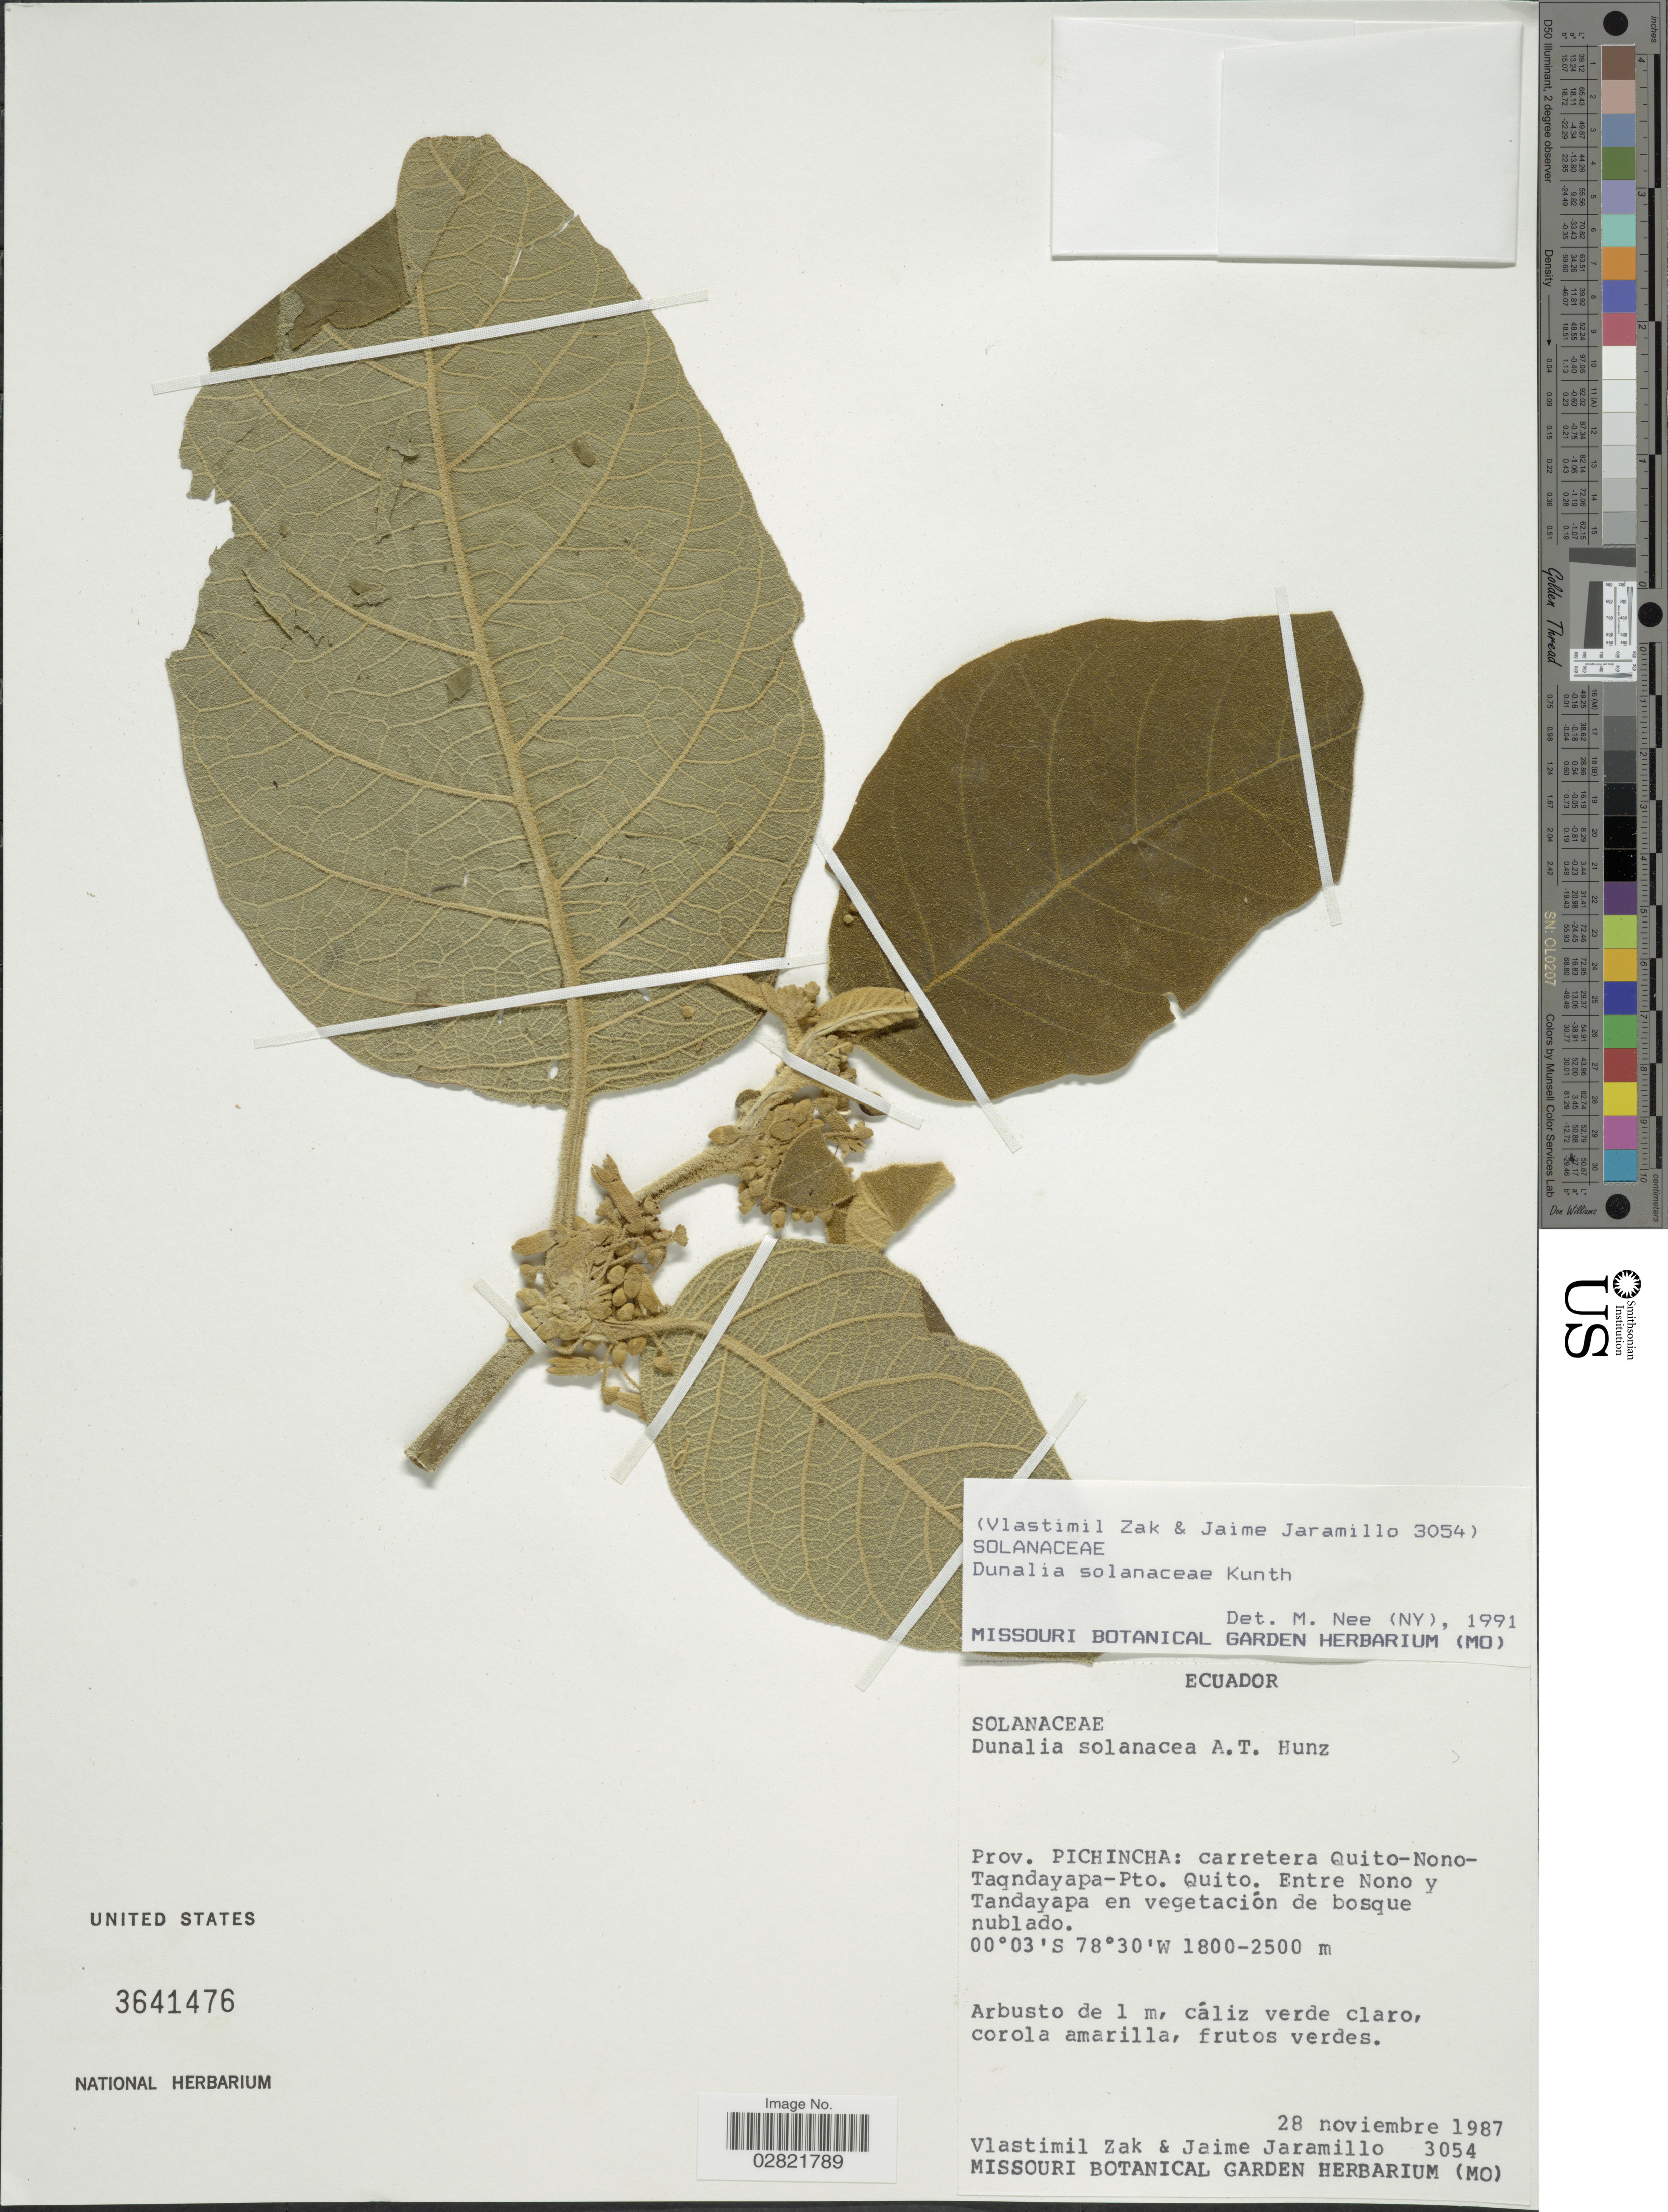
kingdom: Plantae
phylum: Tracheophyta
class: Magnoliopsida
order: Solanales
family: Solanaceae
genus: Dunalia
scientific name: Dunalia solanacea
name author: Kunth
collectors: V. Zak & J. Jaramillo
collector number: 3054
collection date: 1987-11-28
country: Ecuador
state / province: Pichincha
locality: Carretera Quito-Nono-Taqndayapa-Pto. Quito. Entre Nono y Tandayapa en vegetación de bosque nublado.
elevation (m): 1800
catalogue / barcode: US 3641476